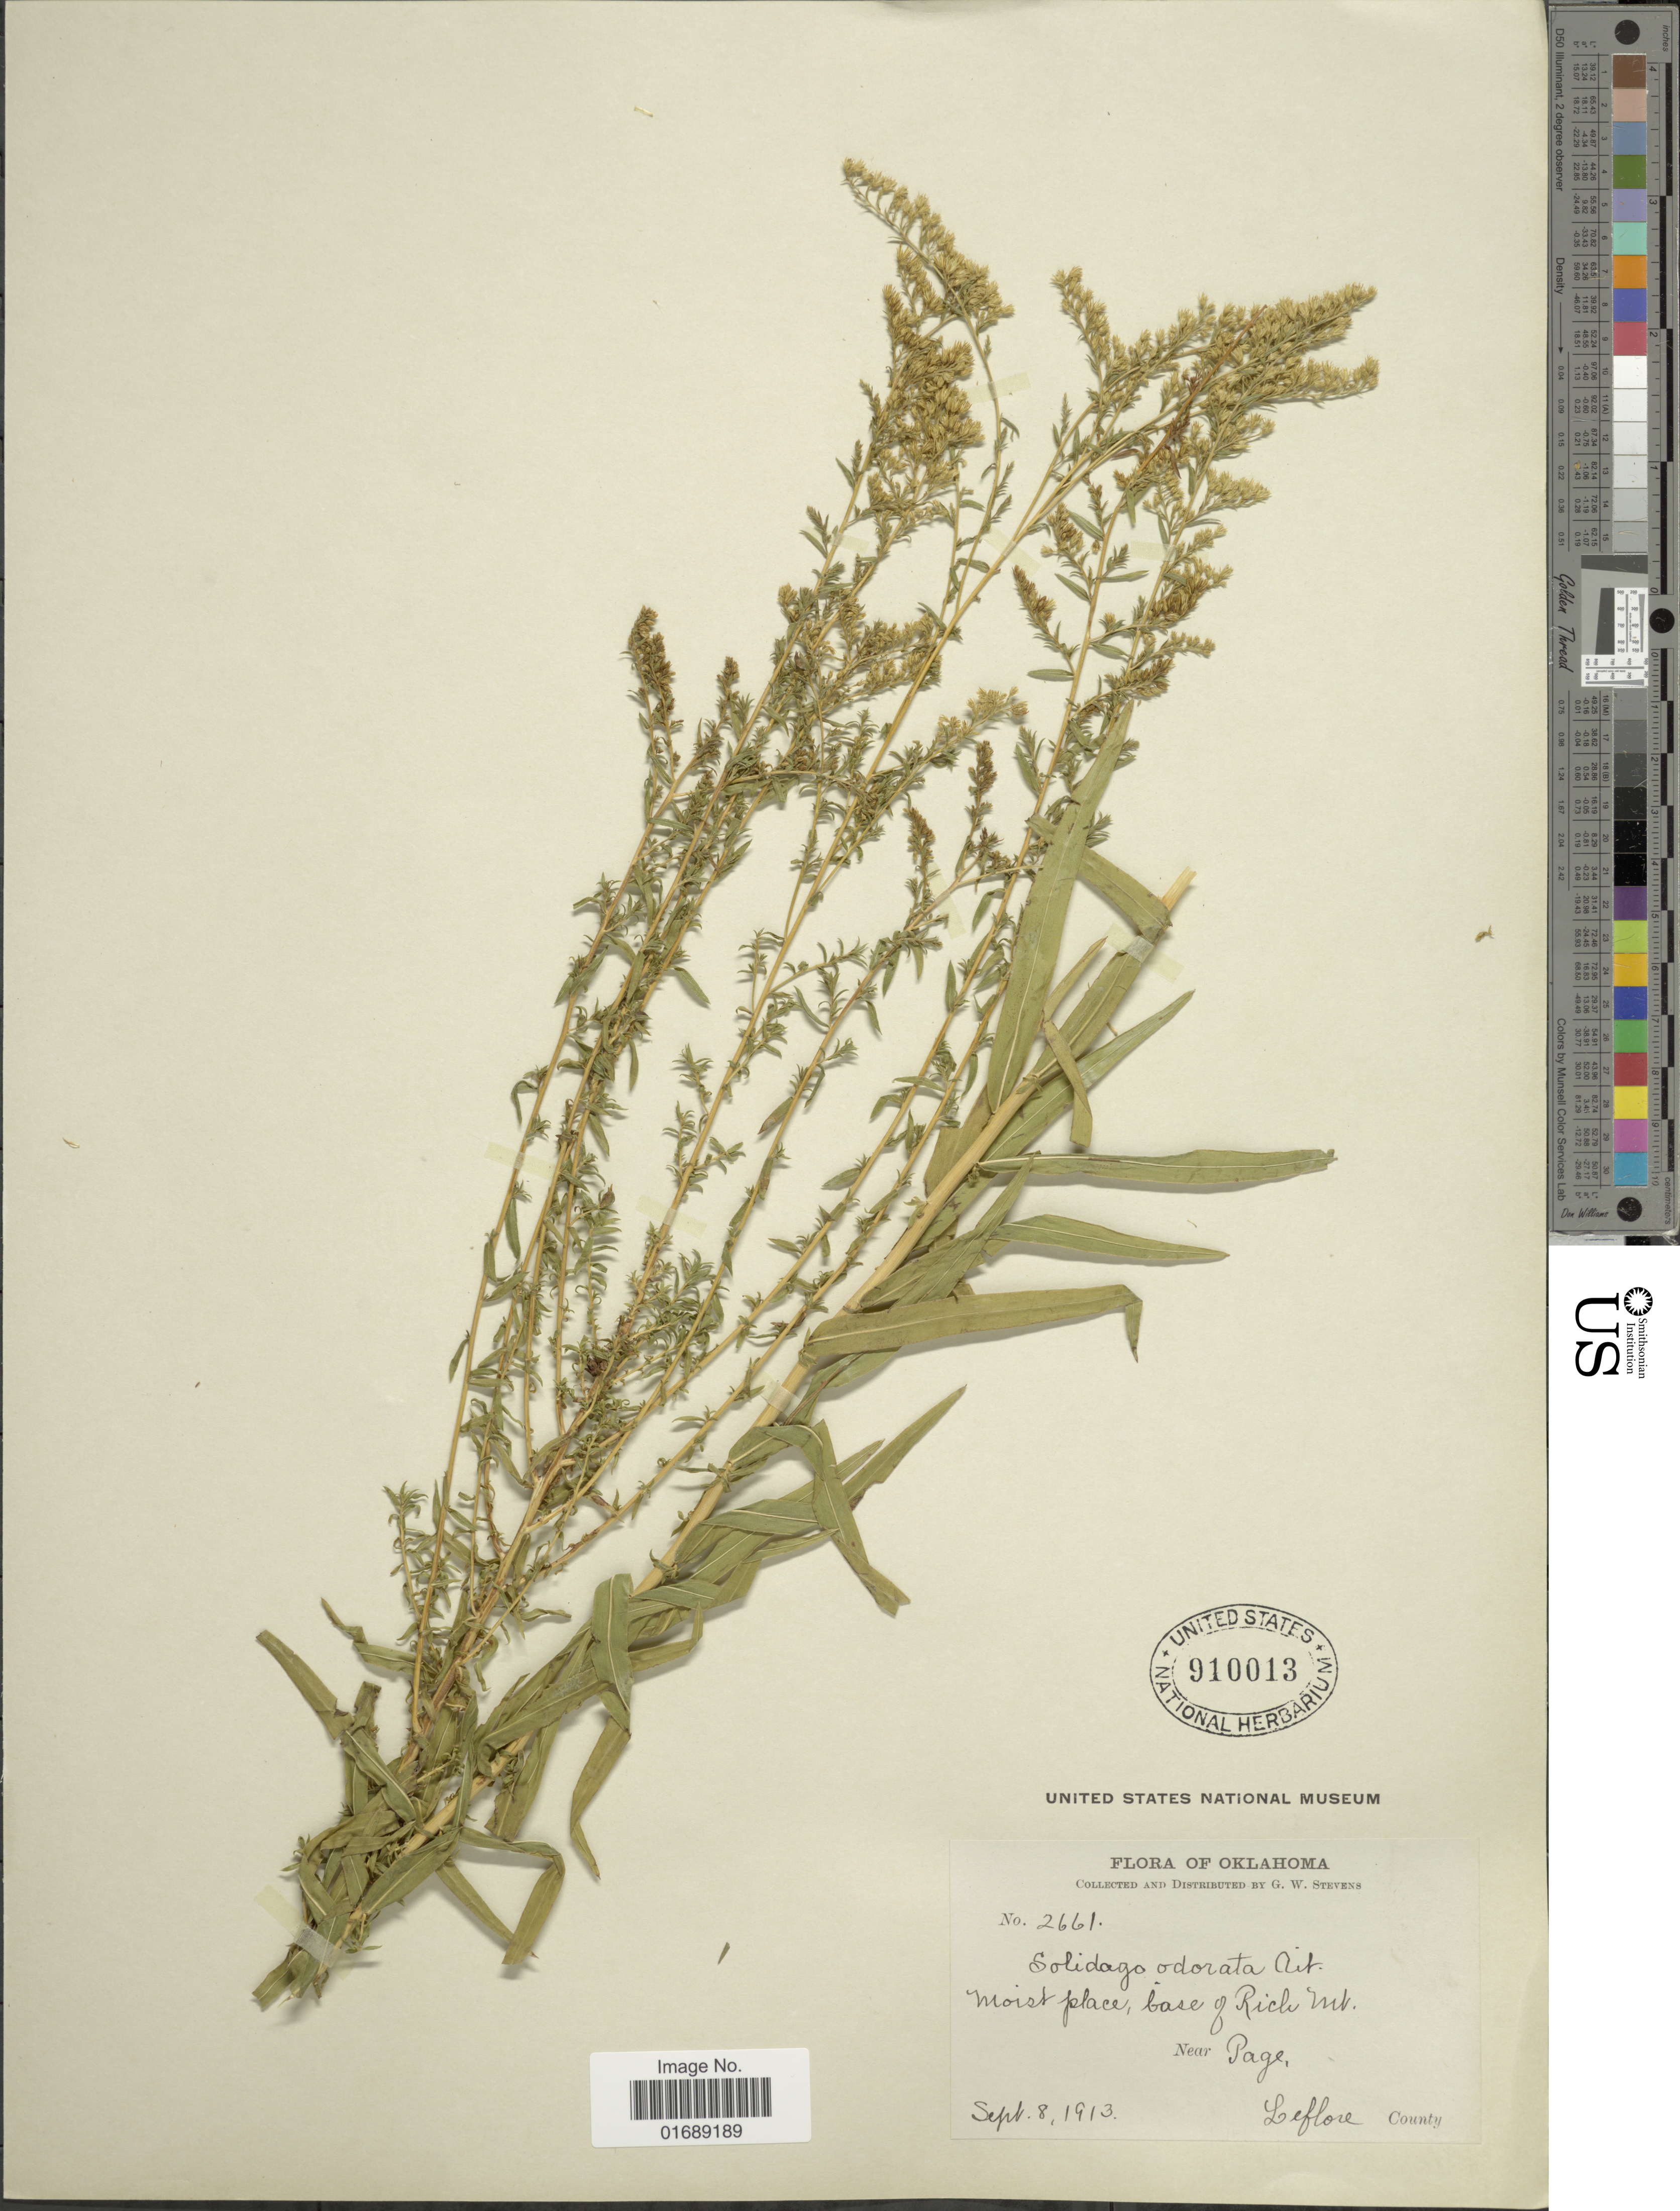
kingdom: Plantae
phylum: Tracheophyta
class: Magnoliopsida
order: Asterales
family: Asteraceae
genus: Solidago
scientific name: Solidago odora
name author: Aiton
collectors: G. W. Stevens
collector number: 2661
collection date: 1913-09-08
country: United States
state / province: Oklahoma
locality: Base of Rich Mt. near Page, Leflore County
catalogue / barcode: US 910013